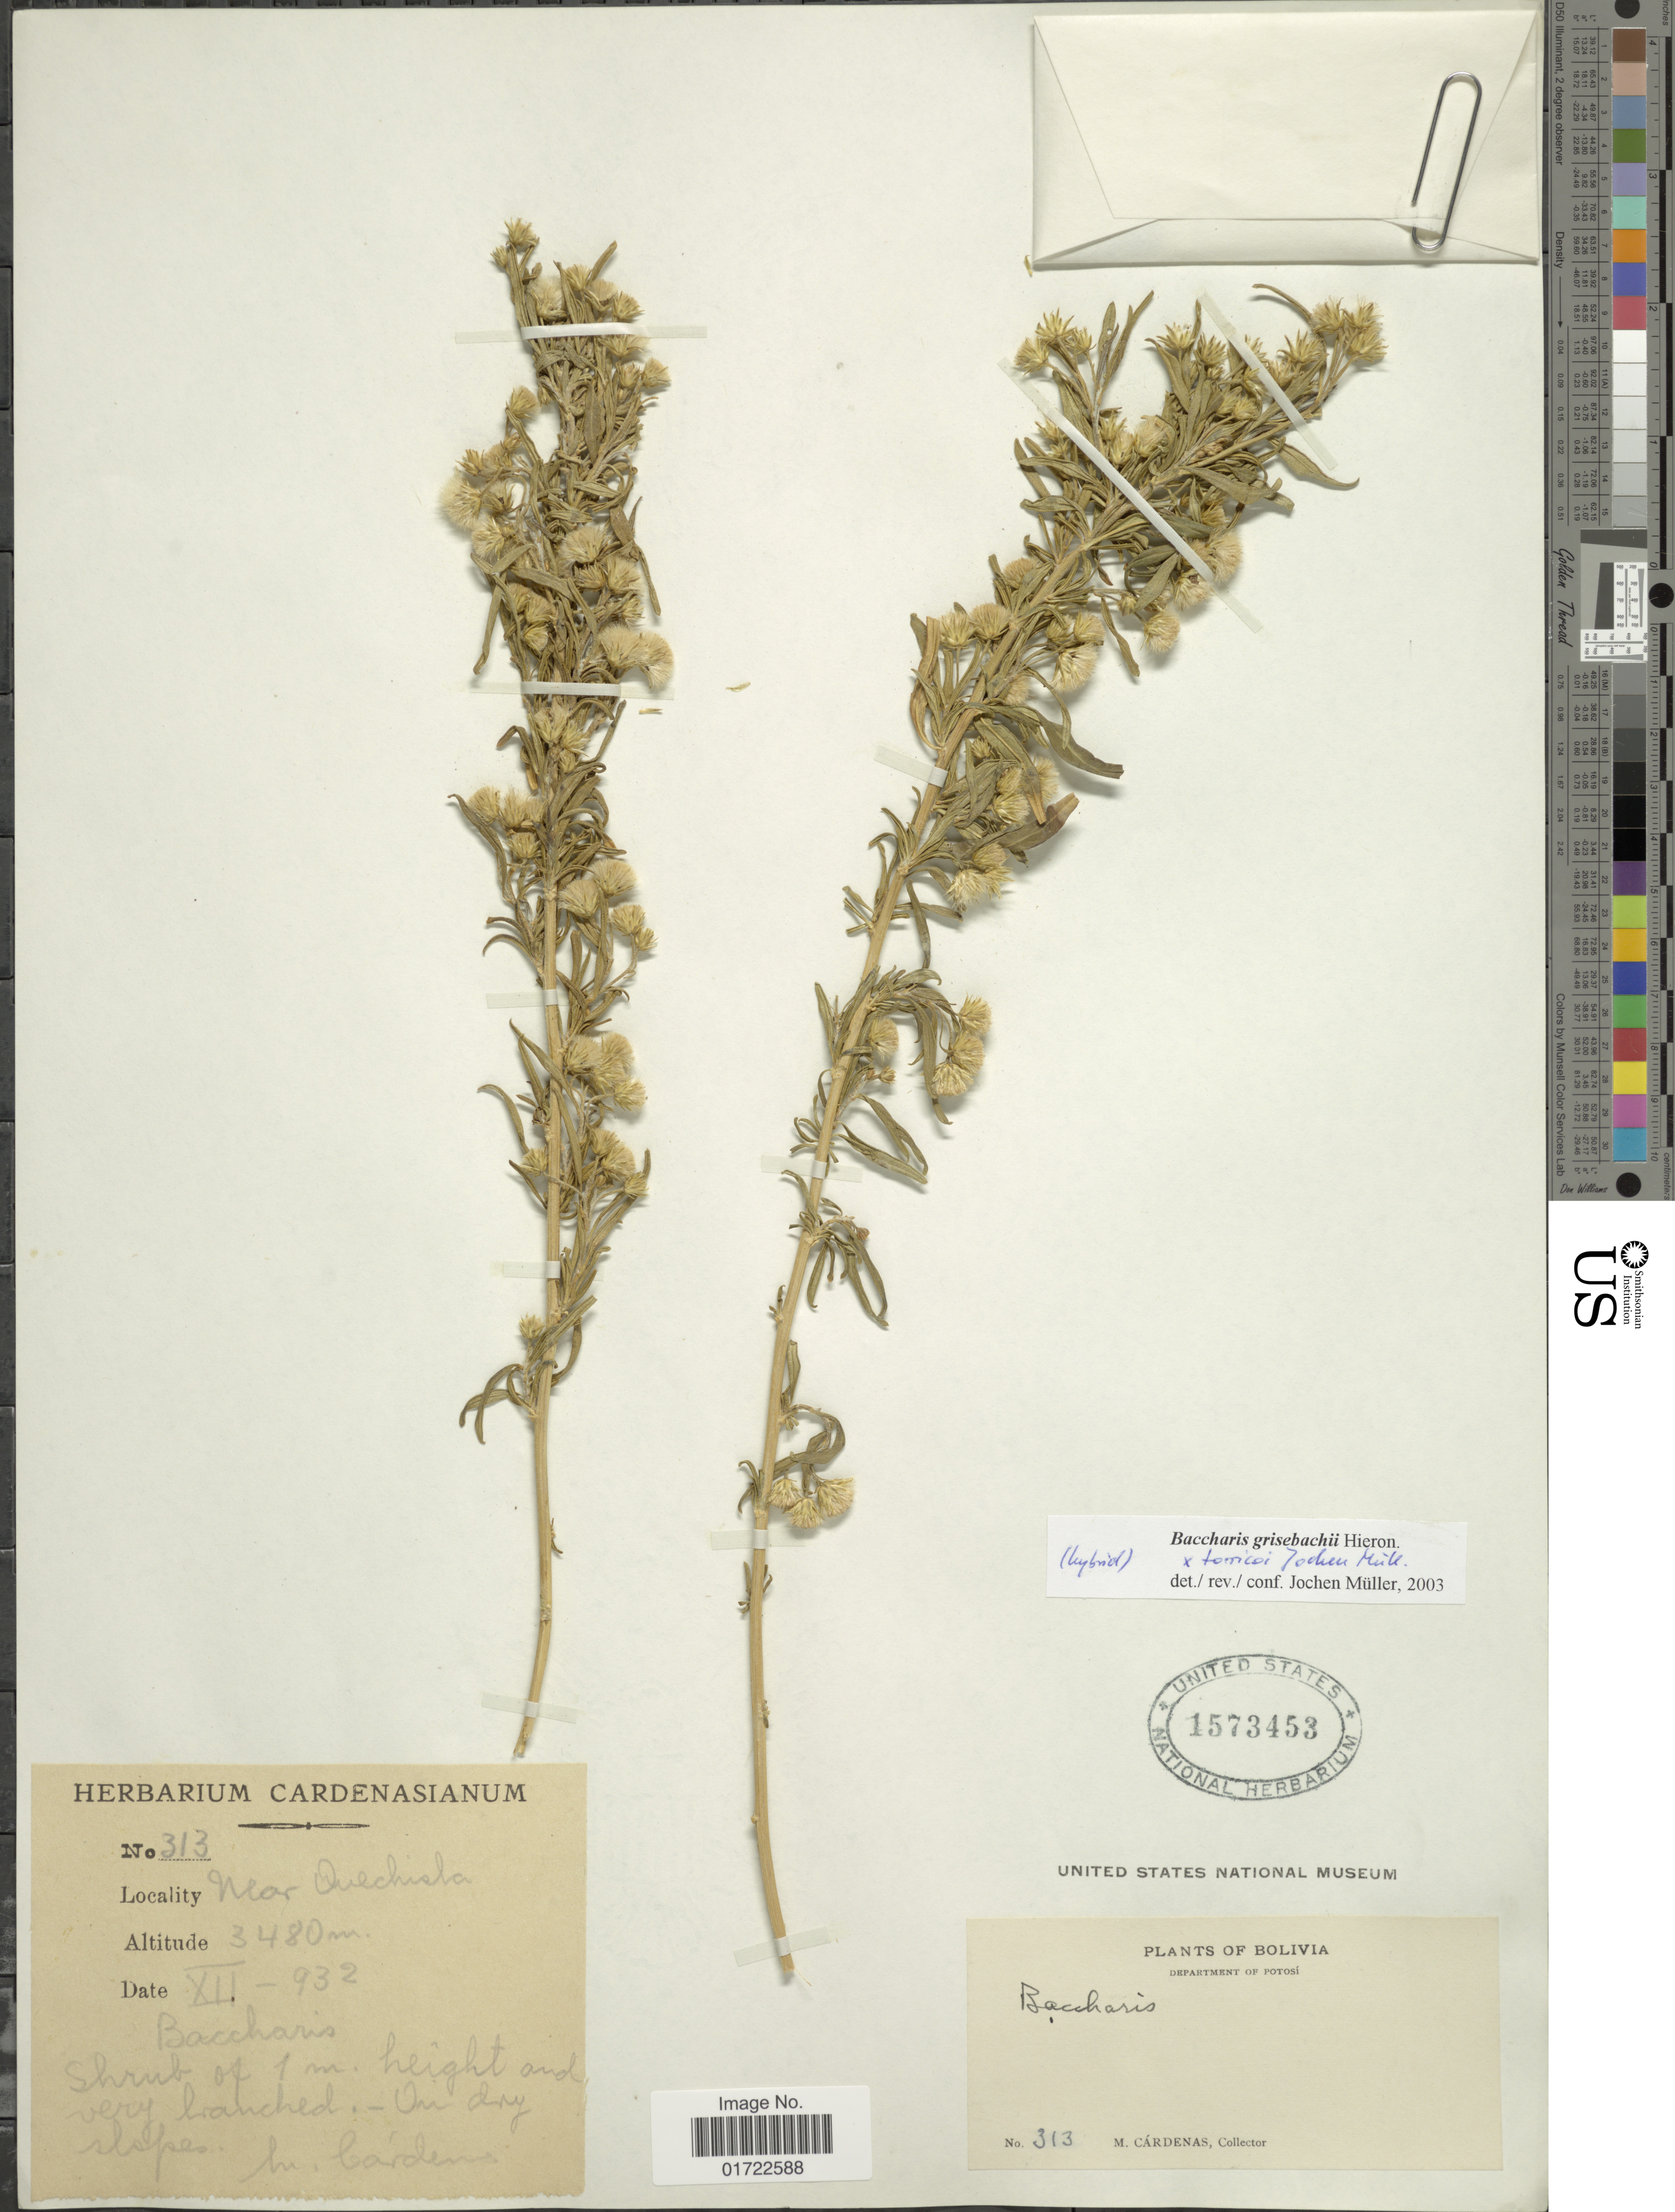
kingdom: Plantae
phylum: Tracheophyta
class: Magnoliopsida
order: Asterales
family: Asteraceae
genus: Baccharis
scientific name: Baccharis grisebachii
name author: Hieron.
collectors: M. Cárdenas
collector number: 313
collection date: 1932-12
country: Bolivia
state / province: Potosi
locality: Near Quechisla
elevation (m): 3480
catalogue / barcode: US 1573453